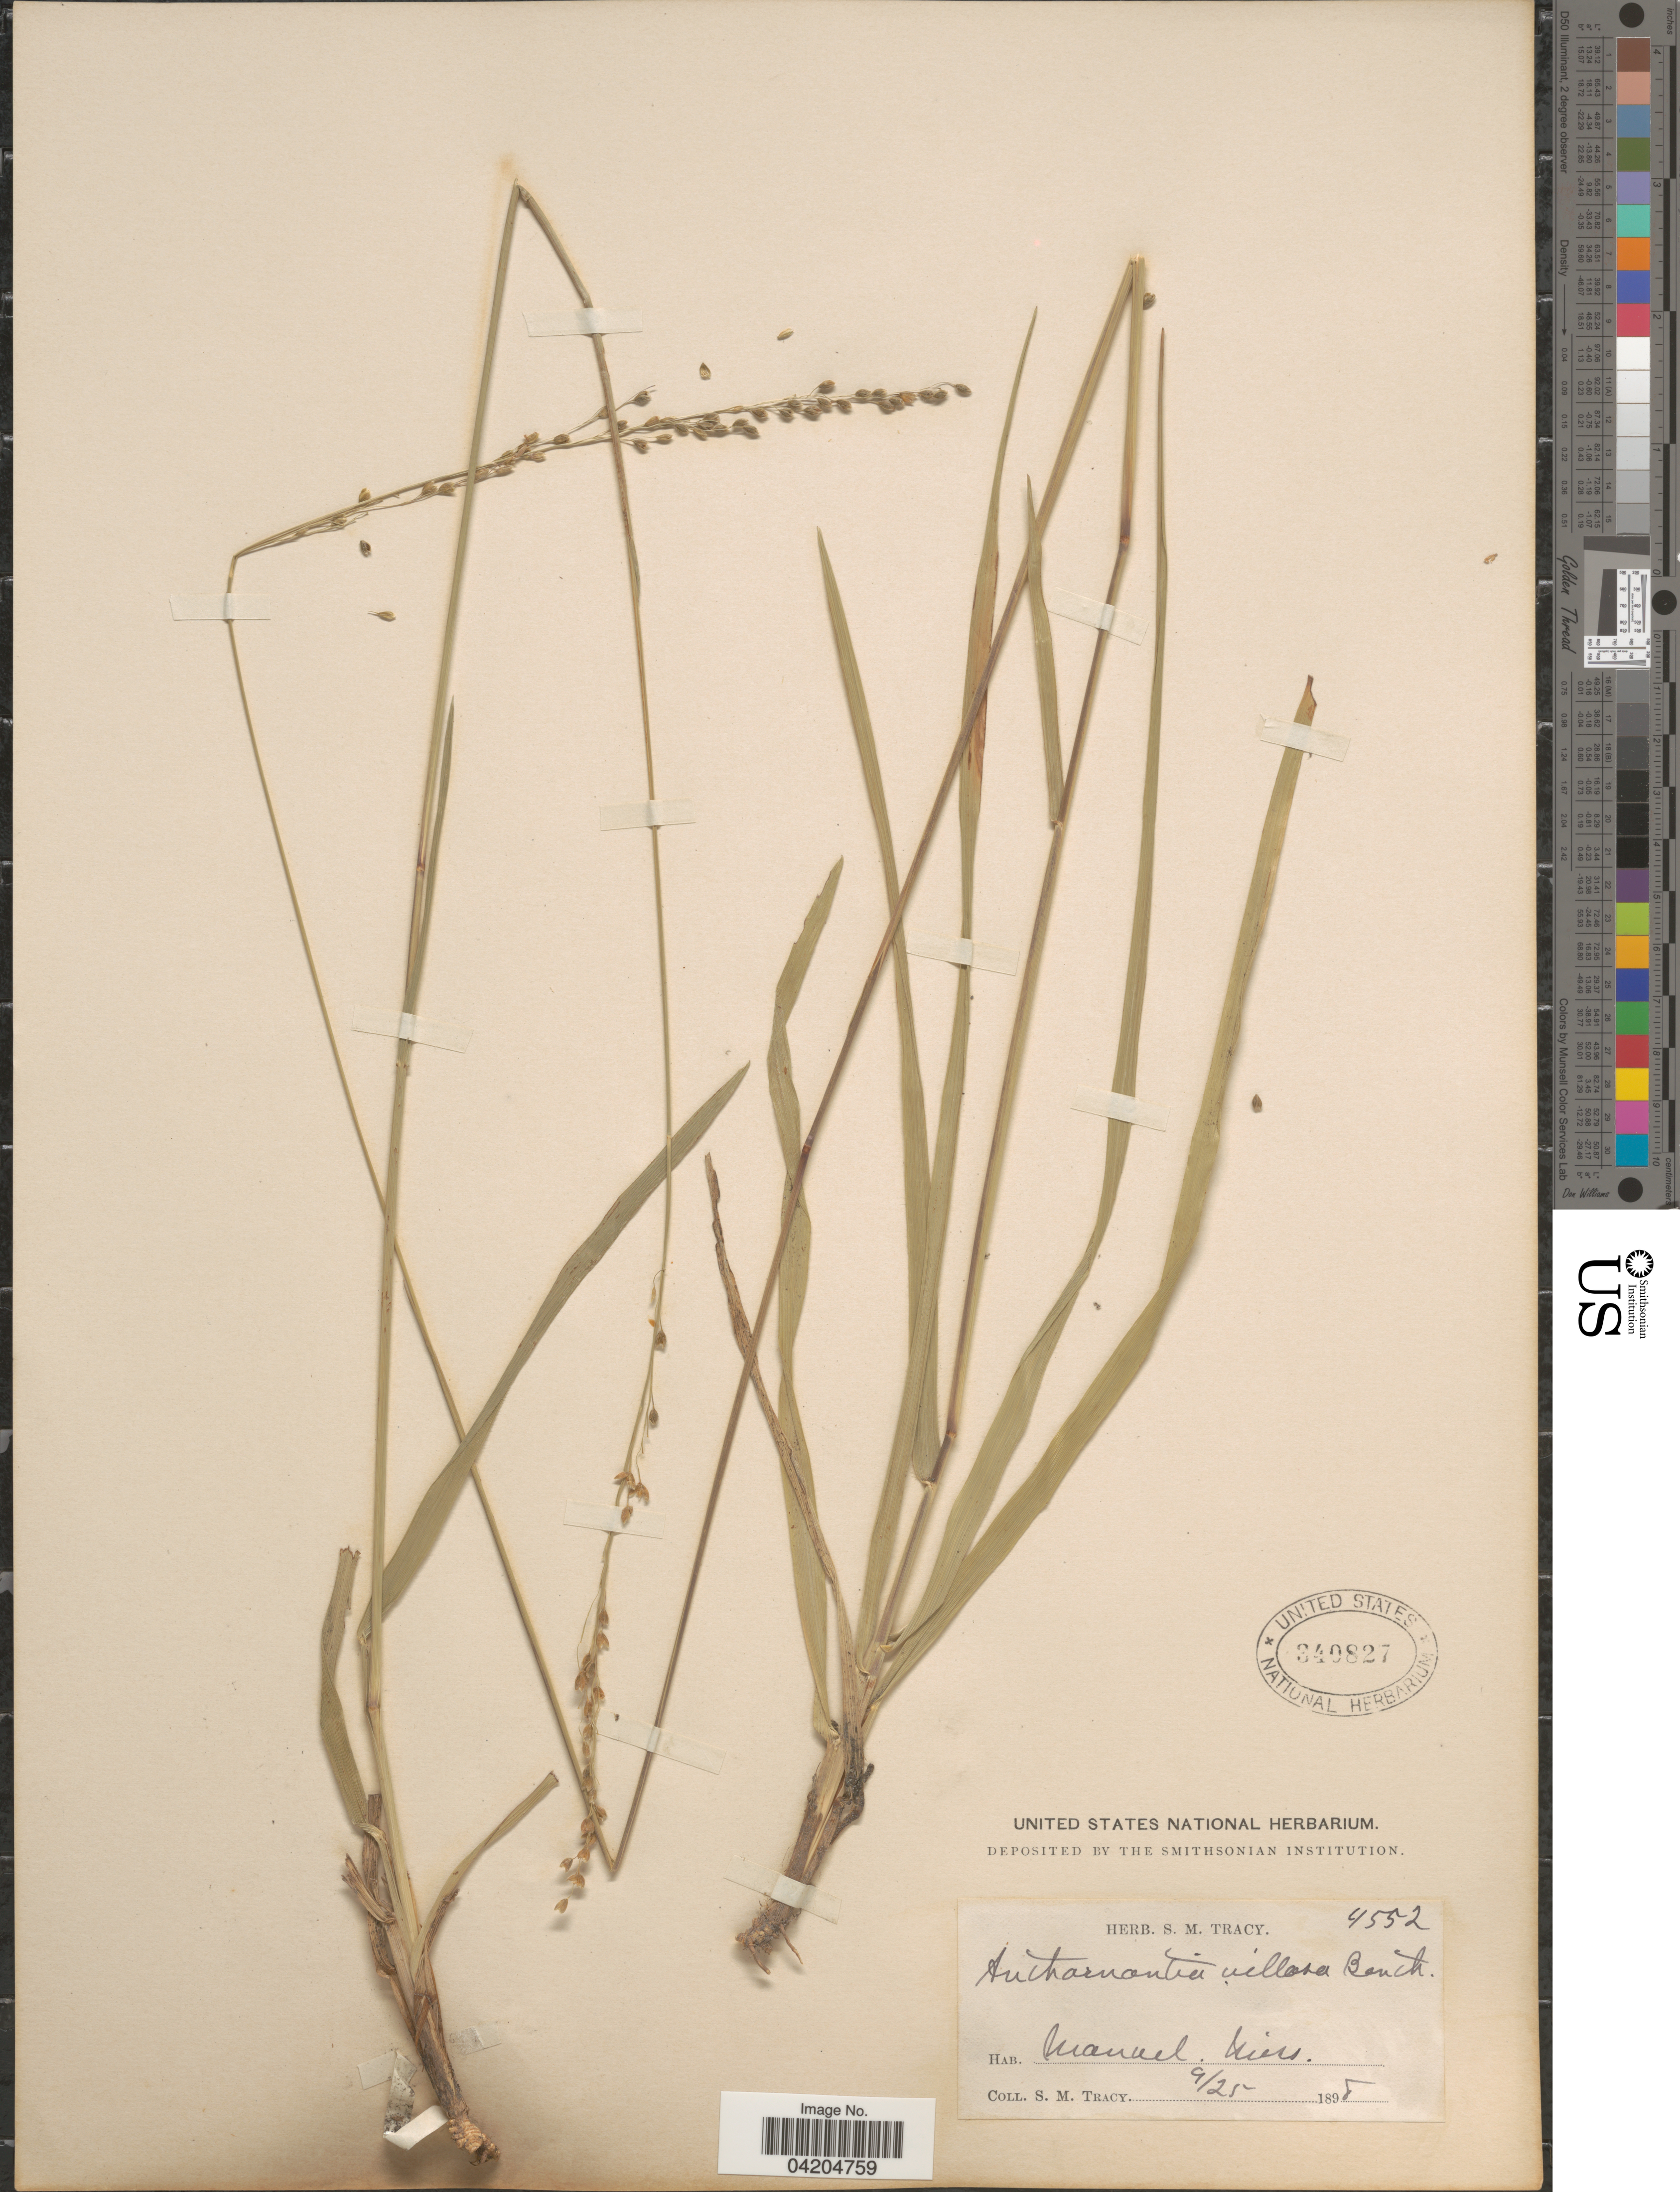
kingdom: Plantae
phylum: Tracheophyta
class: Liliopsida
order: Poales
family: Poaceae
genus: Anthaenantia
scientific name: Anthaenantia villosa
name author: (Michx.) P. Beauv.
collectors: S. M. Tracy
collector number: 4552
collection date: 1898-09-25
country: United States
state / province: Mississippi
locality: Manuel.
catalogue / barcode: US 340827